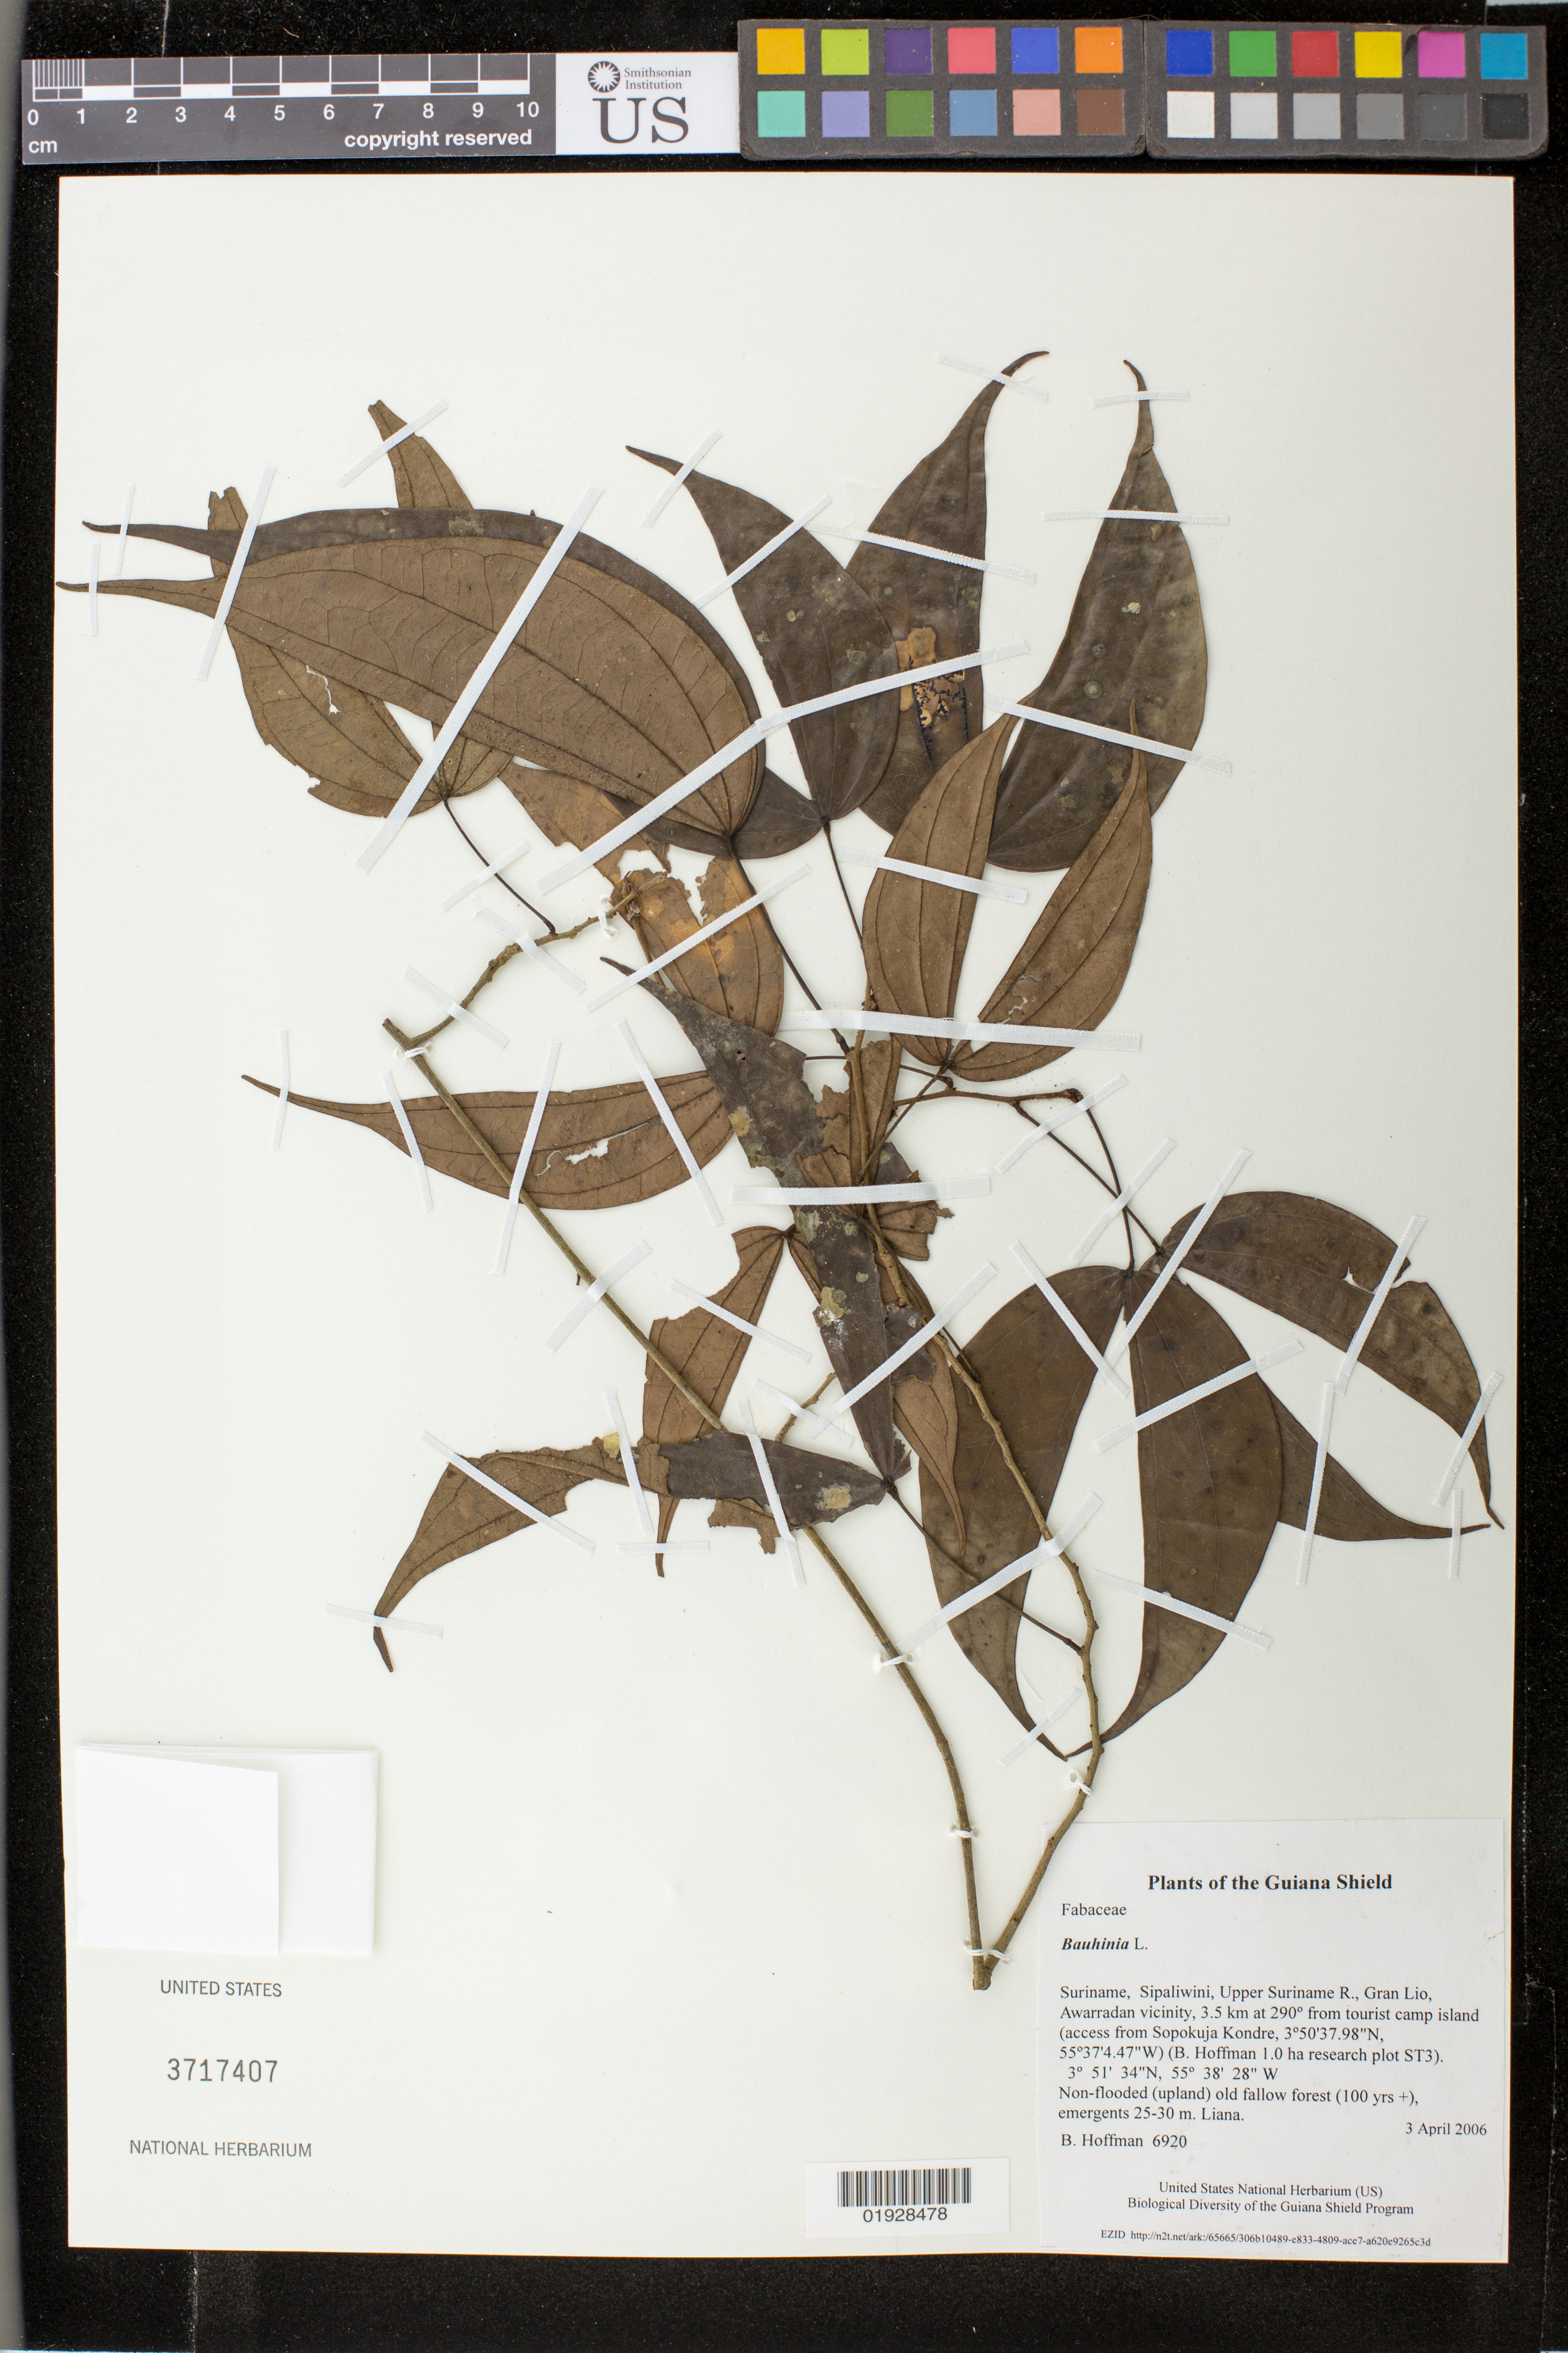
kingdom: Plantae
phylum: Tracheophyta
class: Magnoliopsida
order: Fabales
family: Fabaceae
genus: Bauhinia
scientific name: Bauhinia sp.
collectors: B. Hoffman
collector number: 6920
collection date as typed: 3 April 2006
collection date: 2006-04-03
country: Suriname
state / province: Sipaliwini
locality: Upper Suriname R., Gran Lio, Awarradan vicinity, 3.5 km at 290º from tourist camp island (access from Sopokuja Kondre, 3º50'37.98"N, 55º37'4.47"W) (B. Hoffman 1.0 ha research plot ST3)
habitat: Non-flooded (upland) old fallow forest (100 yrs +), emergents 25-30 m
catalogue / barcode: US 3717407